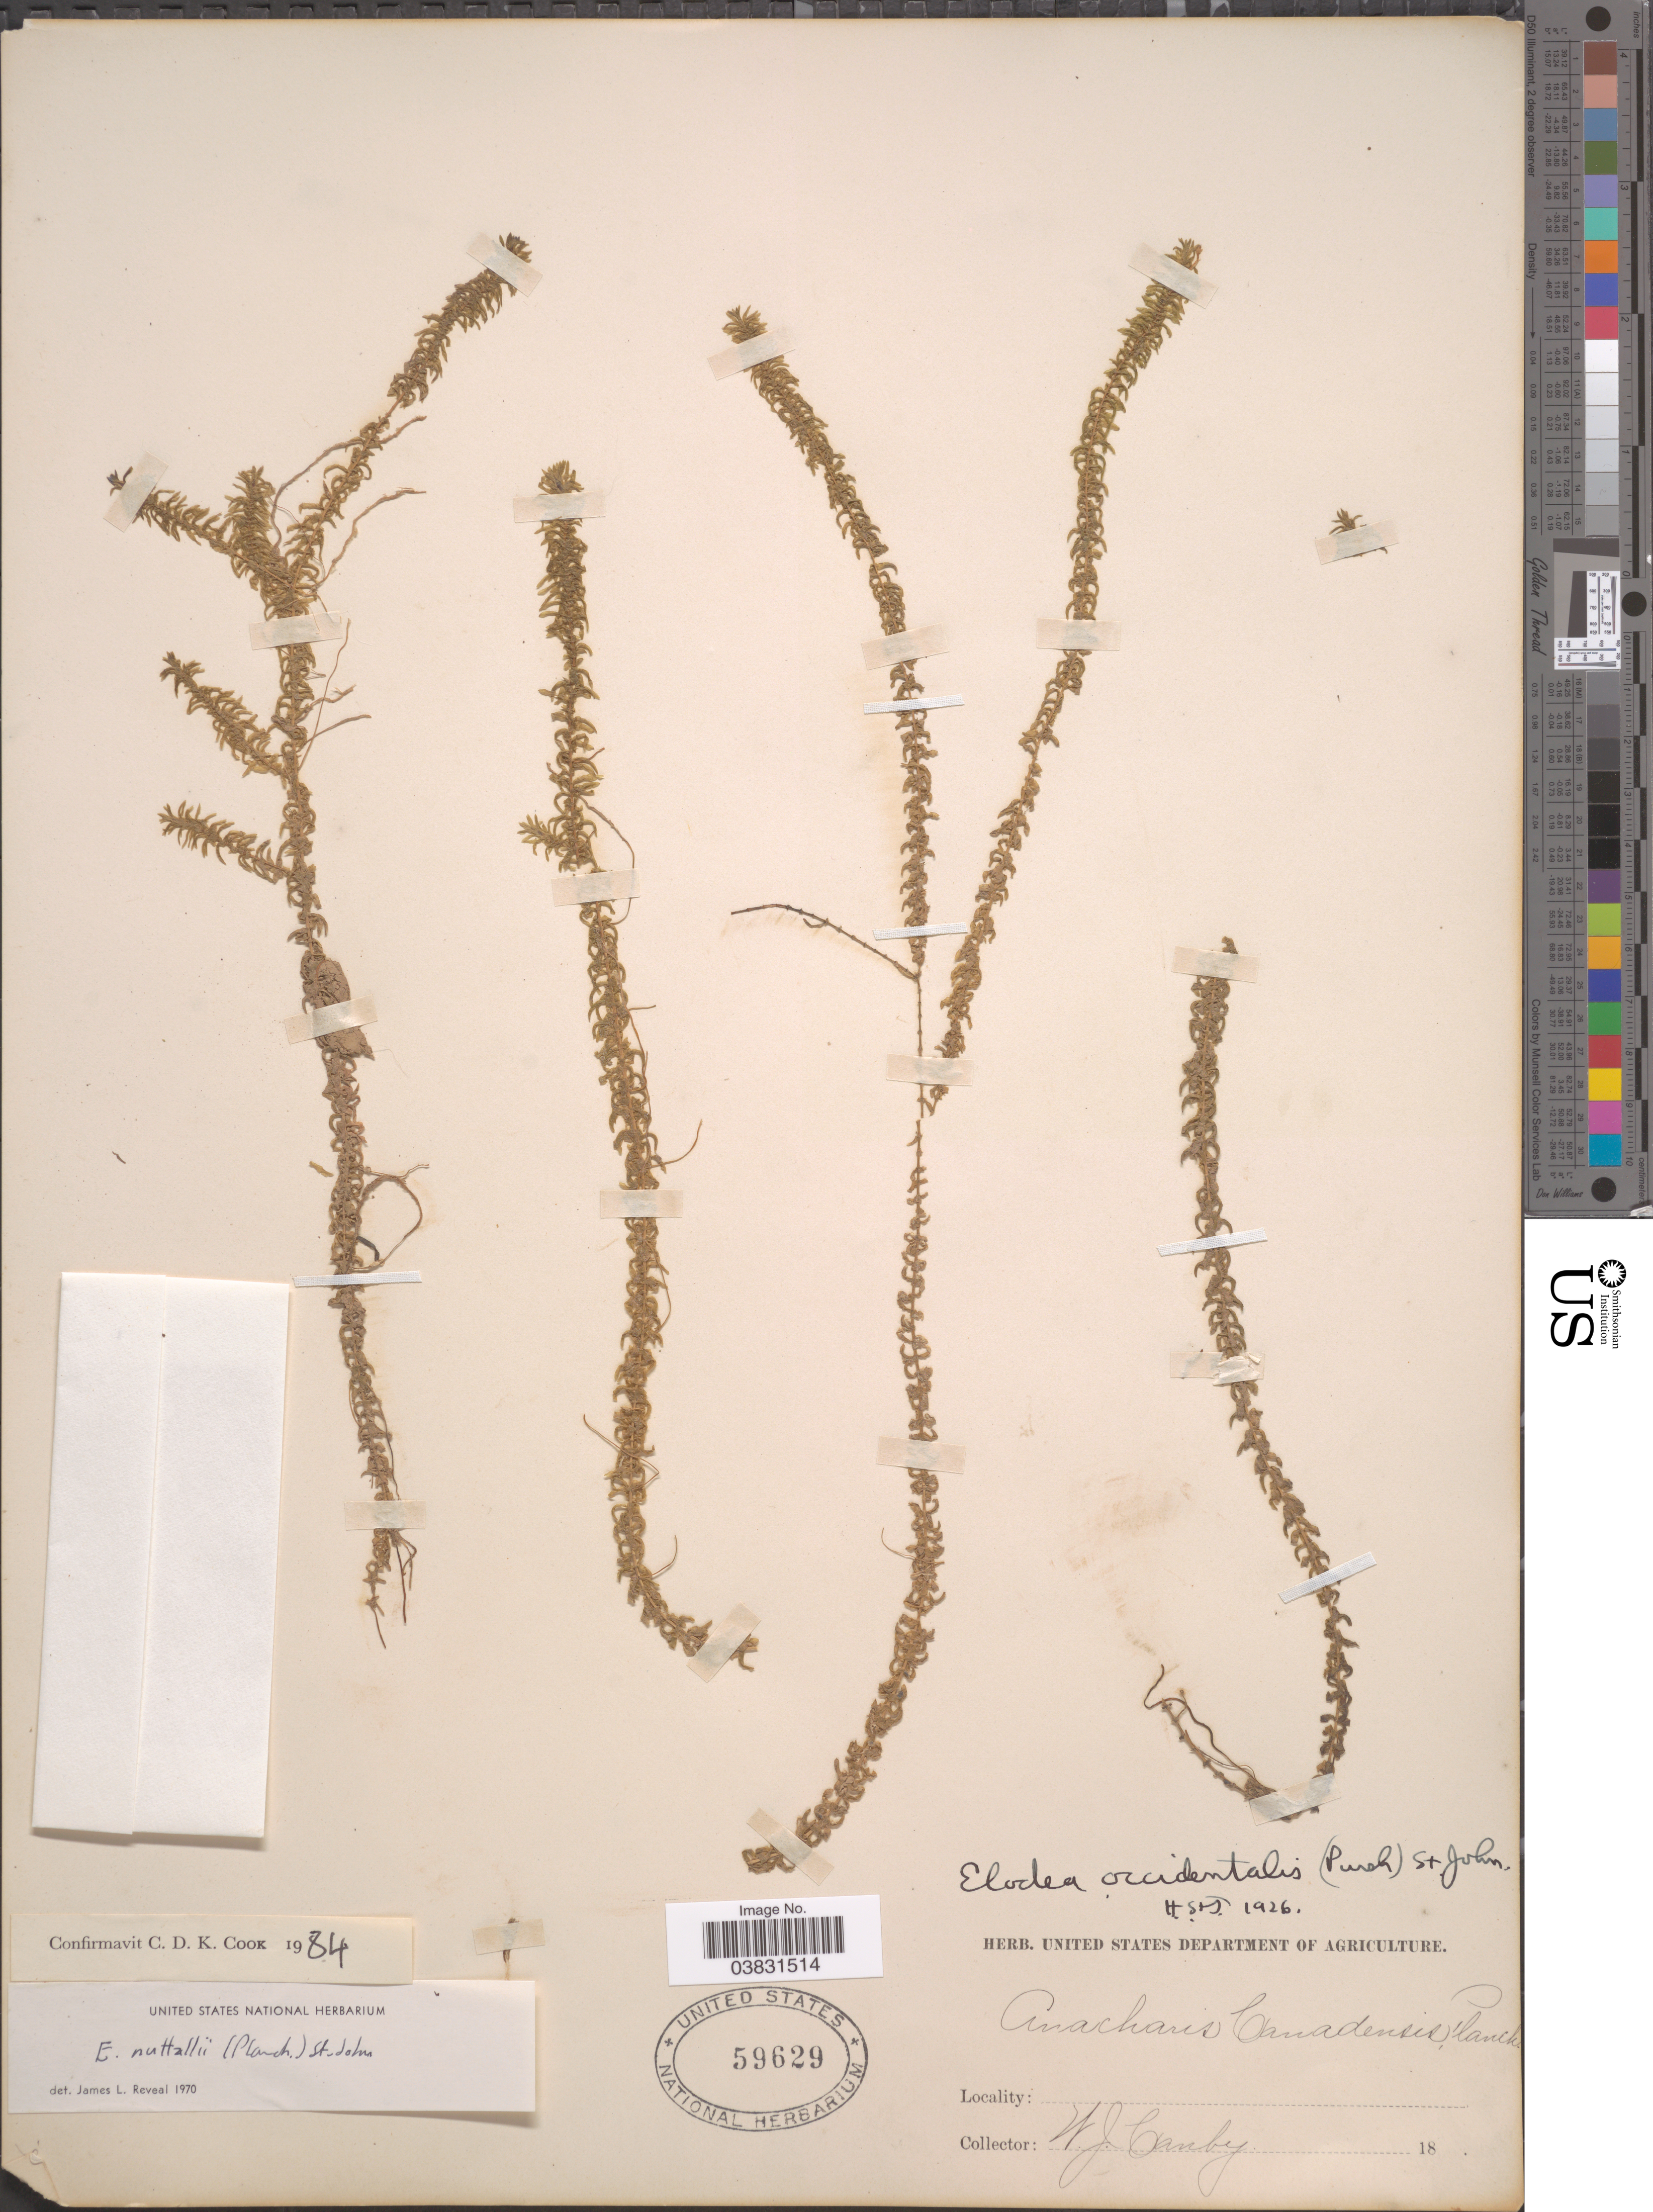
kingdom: Plantae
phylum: Tracheophyta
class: Liliopsida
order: Alismatales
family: Hydrocharitaceae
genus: Elodea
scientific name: Elodea nuttallii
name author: (Planch.) H. St. John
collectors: W. Canby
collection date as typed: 18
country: Canada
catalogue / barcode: US 59629